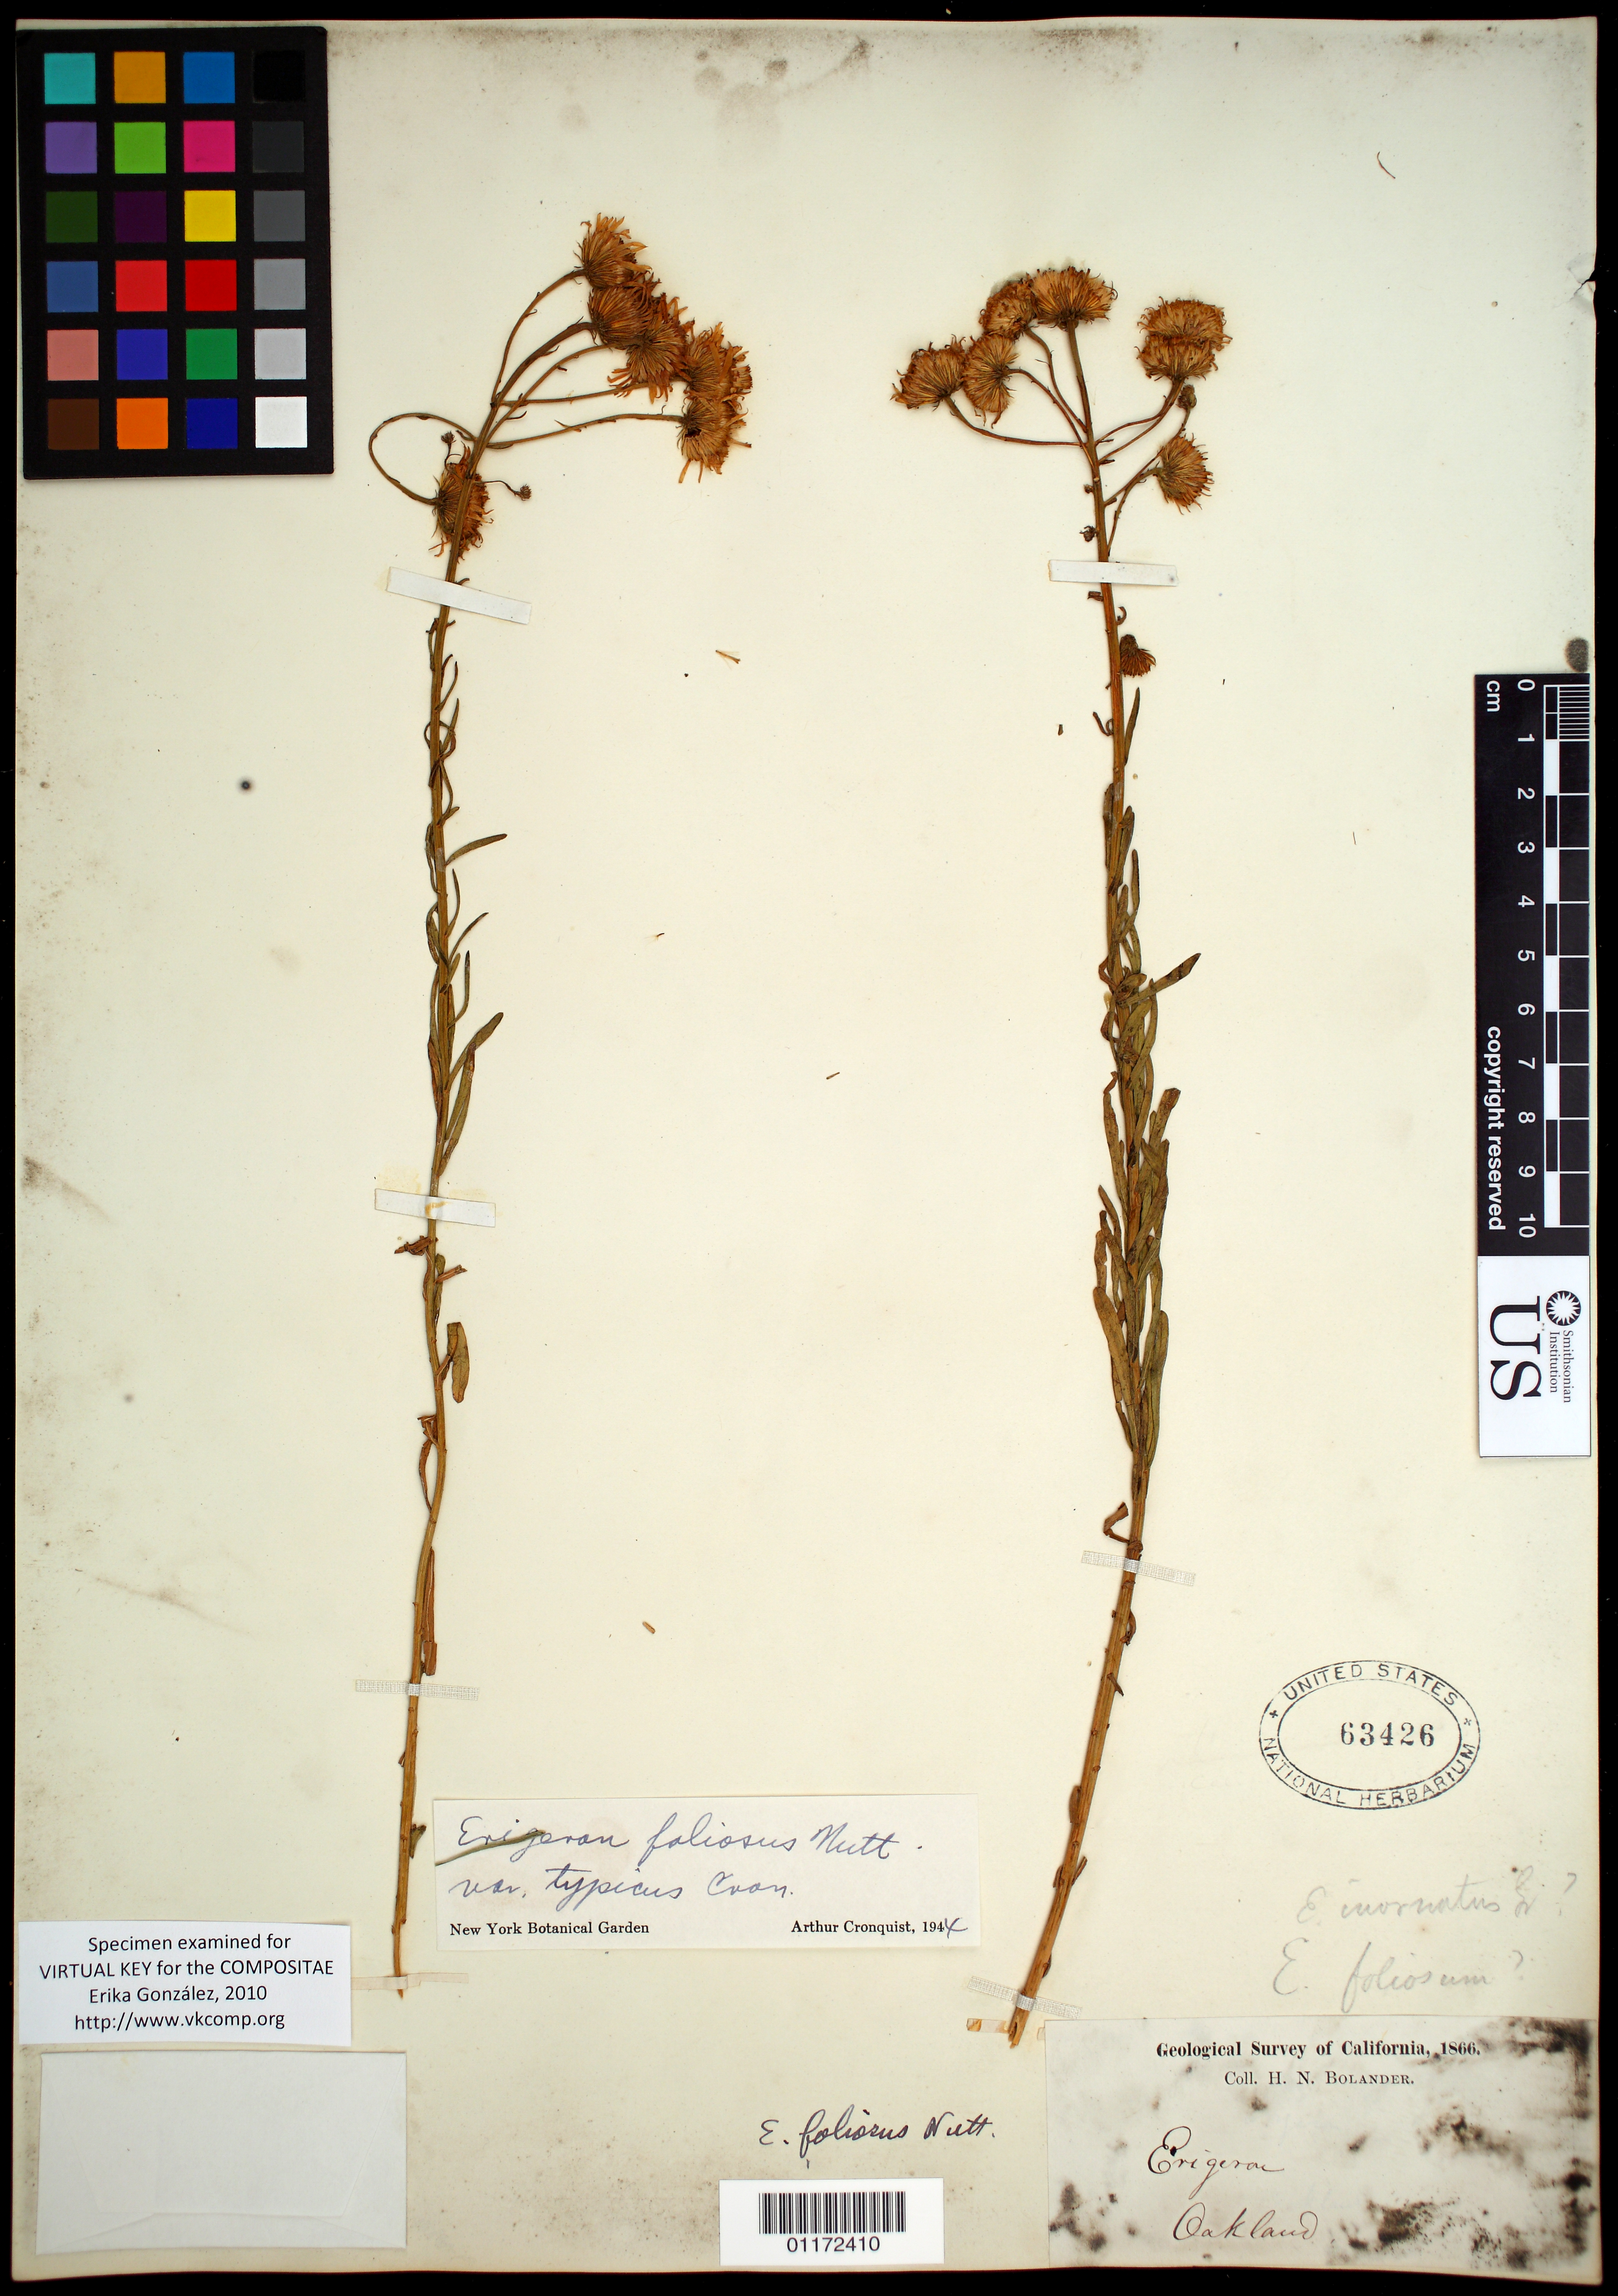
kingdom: Plantae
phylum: Tracheophyta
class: Magnoliopsida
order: Asterales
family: Asteraceae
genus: Erigeron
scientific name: Erigeron foliosus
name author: Nutt.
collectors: H. Bolander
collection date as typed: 1866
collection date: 1866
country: United States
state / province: California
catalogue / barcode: US 63426